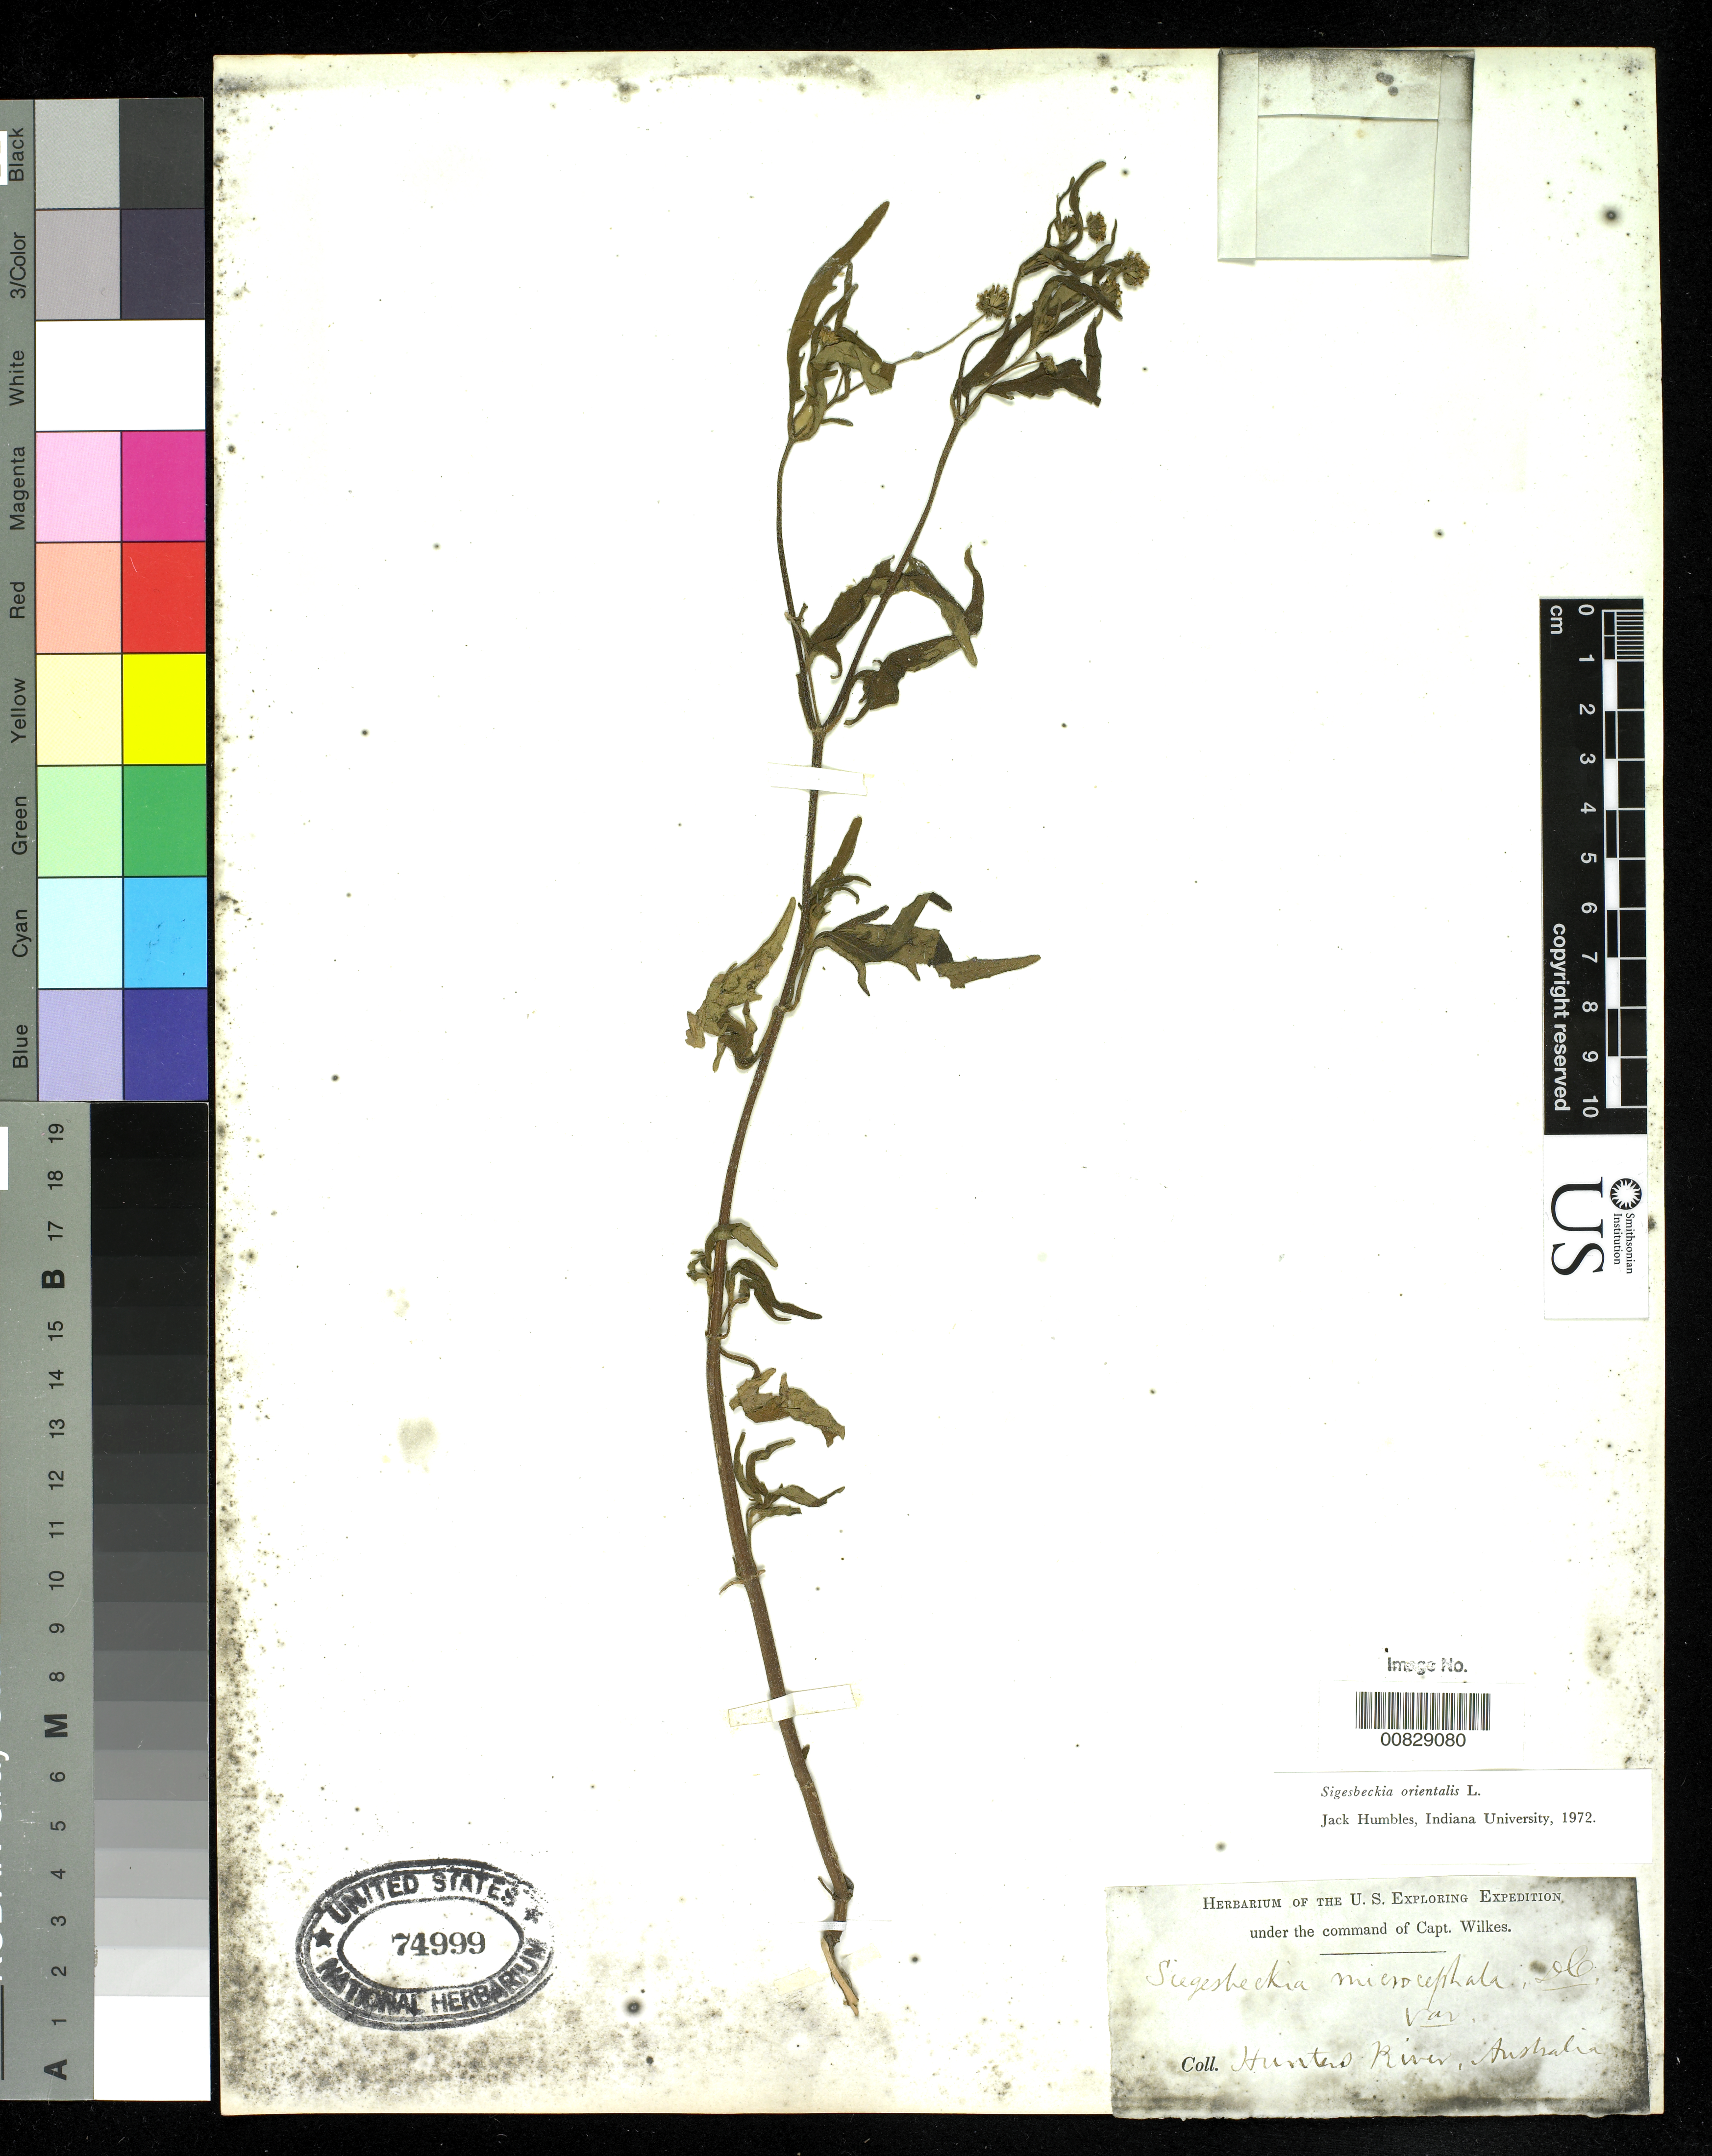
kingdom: Plantae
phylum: Tracheophyta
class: Magnoliopsida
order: Asterales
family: Asteraceae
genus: Sigesbeckia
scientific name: Sigesbeckia orientalis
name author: L.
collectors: Wilkes Explor. Exped.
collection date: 1838/1842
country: Australia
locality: Hunter's River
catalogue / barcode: US 74999